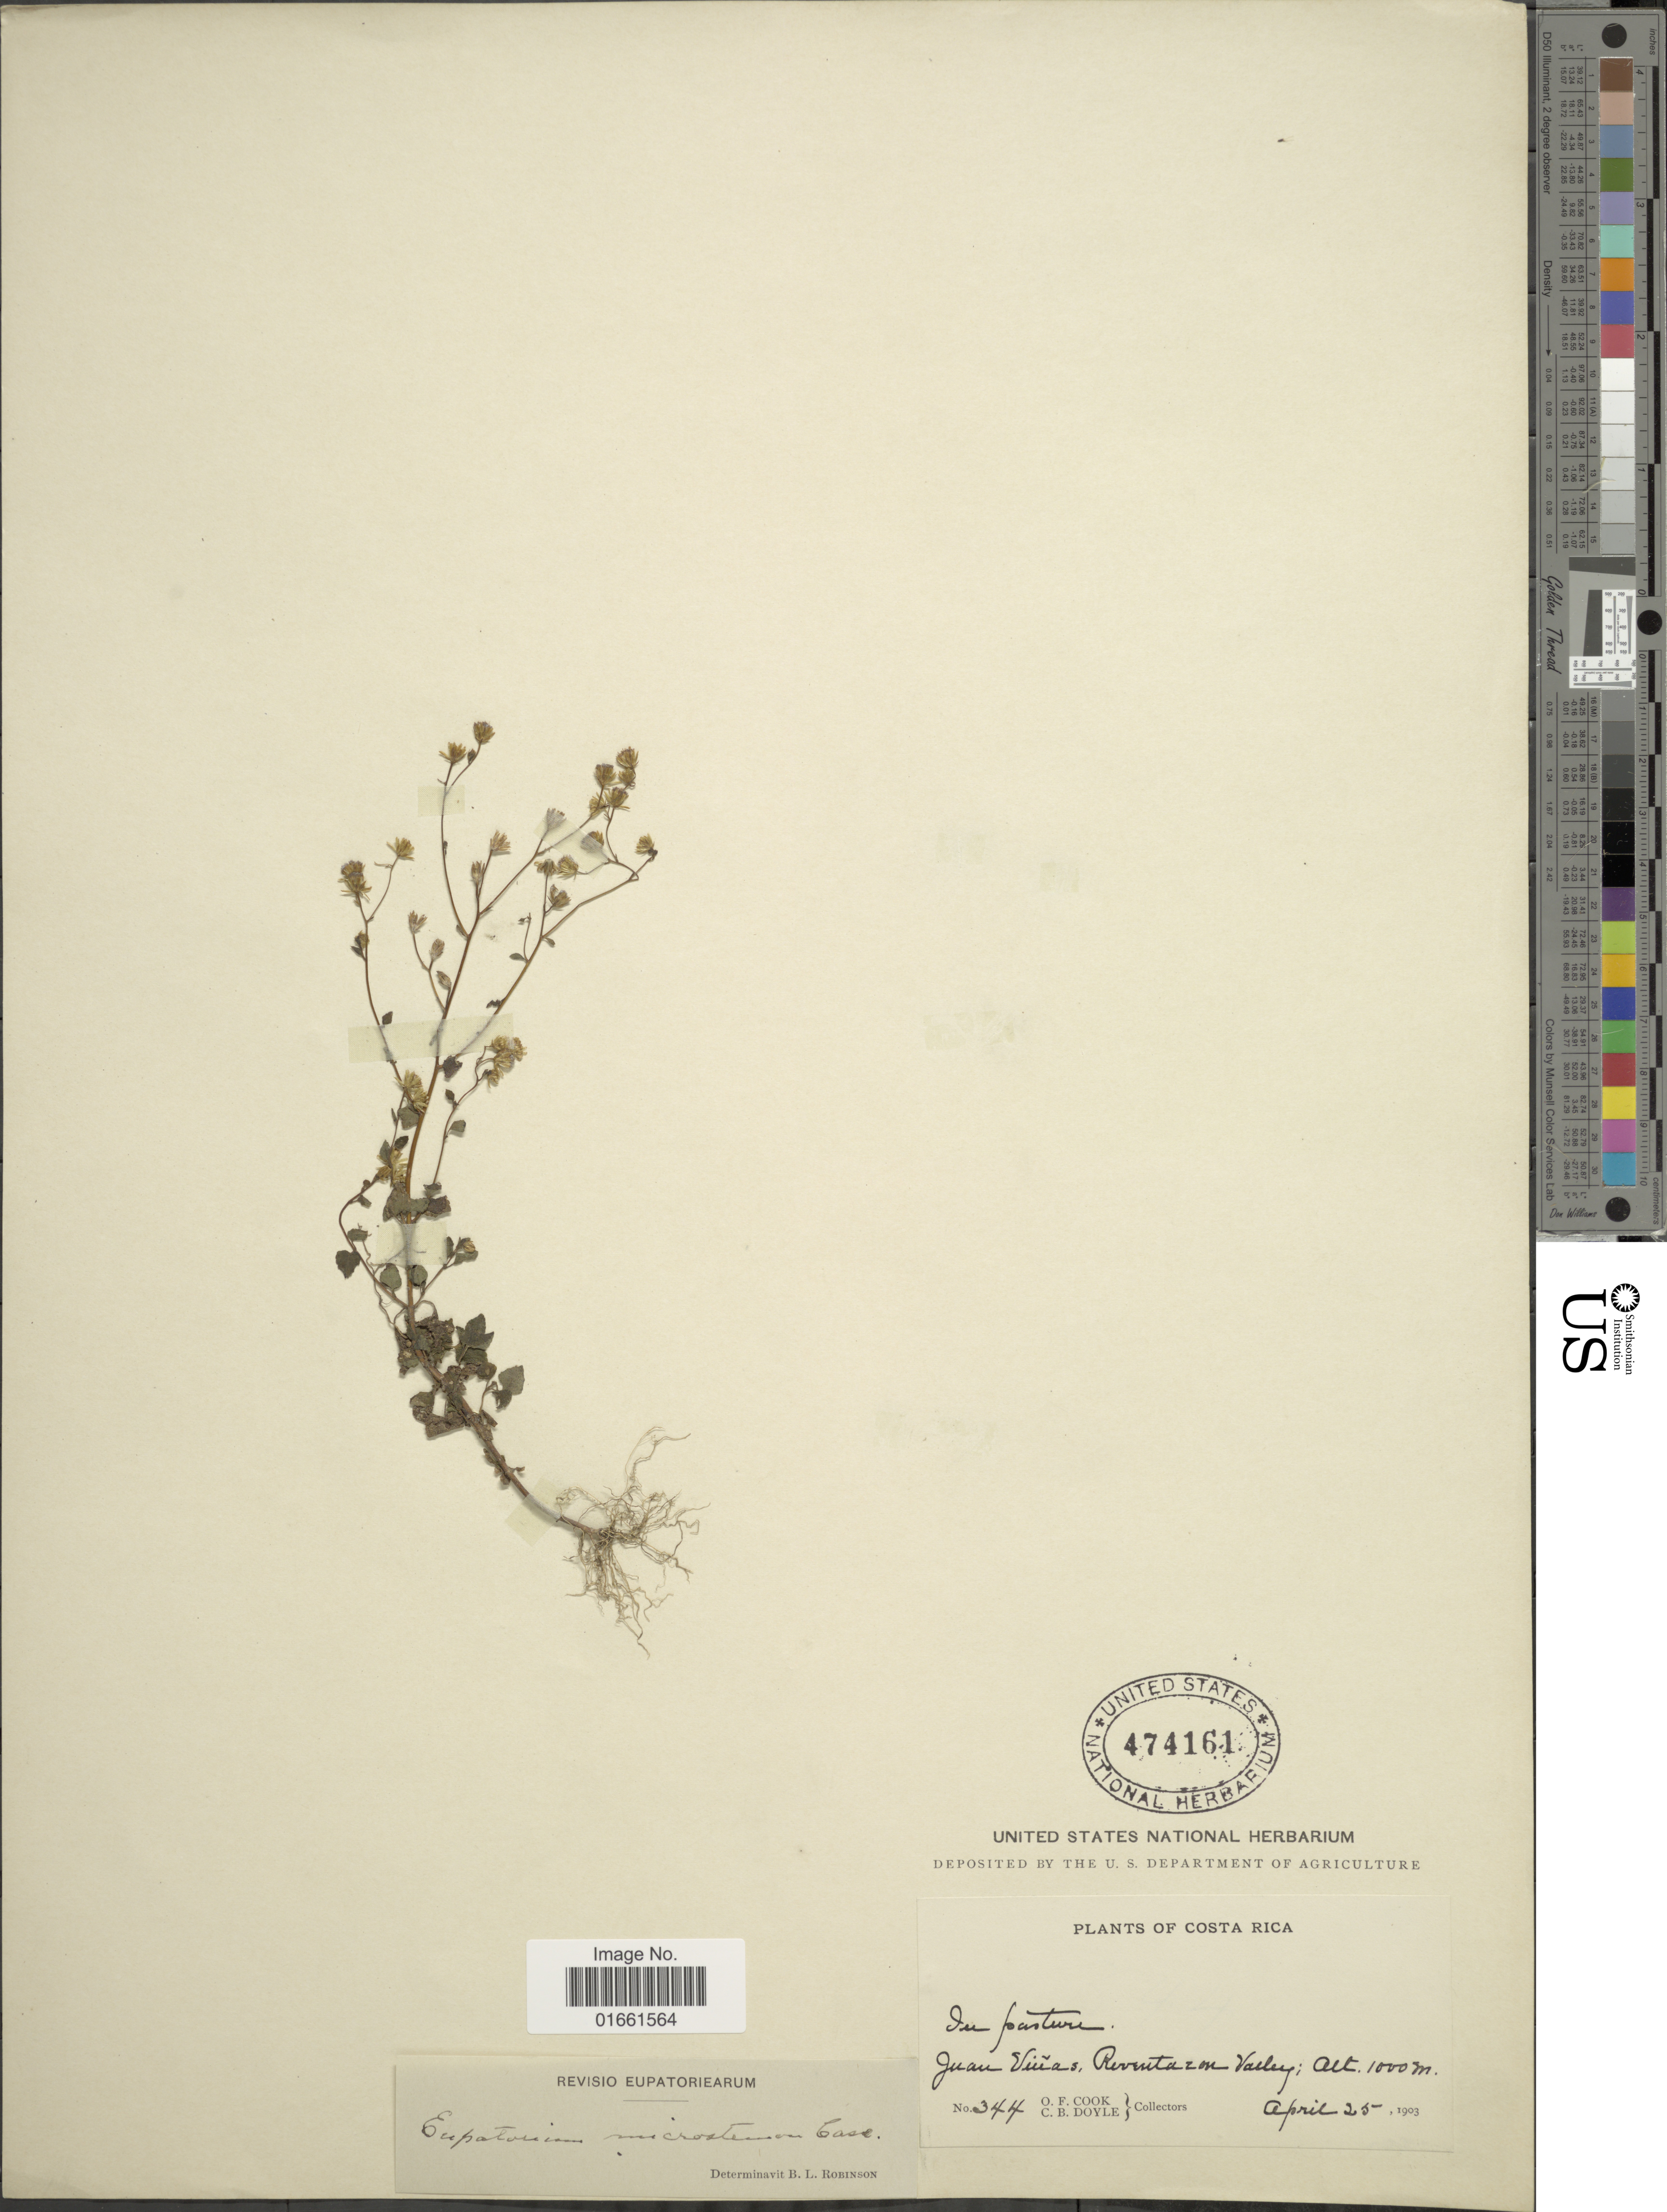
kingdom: Plantae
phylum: Tracheophyta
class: Magnoliopsida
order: Asterales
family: Asteraceae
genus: Fleischmannia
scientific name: Fleischmannia microstemon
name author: (Cass.) R.M. King & H. Rob.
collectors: O. F. Cook & C. Doyle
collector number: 344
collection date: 1903-04-25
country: Costa Rica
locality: Juan Vieras, Revotaron. Valley.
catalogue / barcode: US 474161